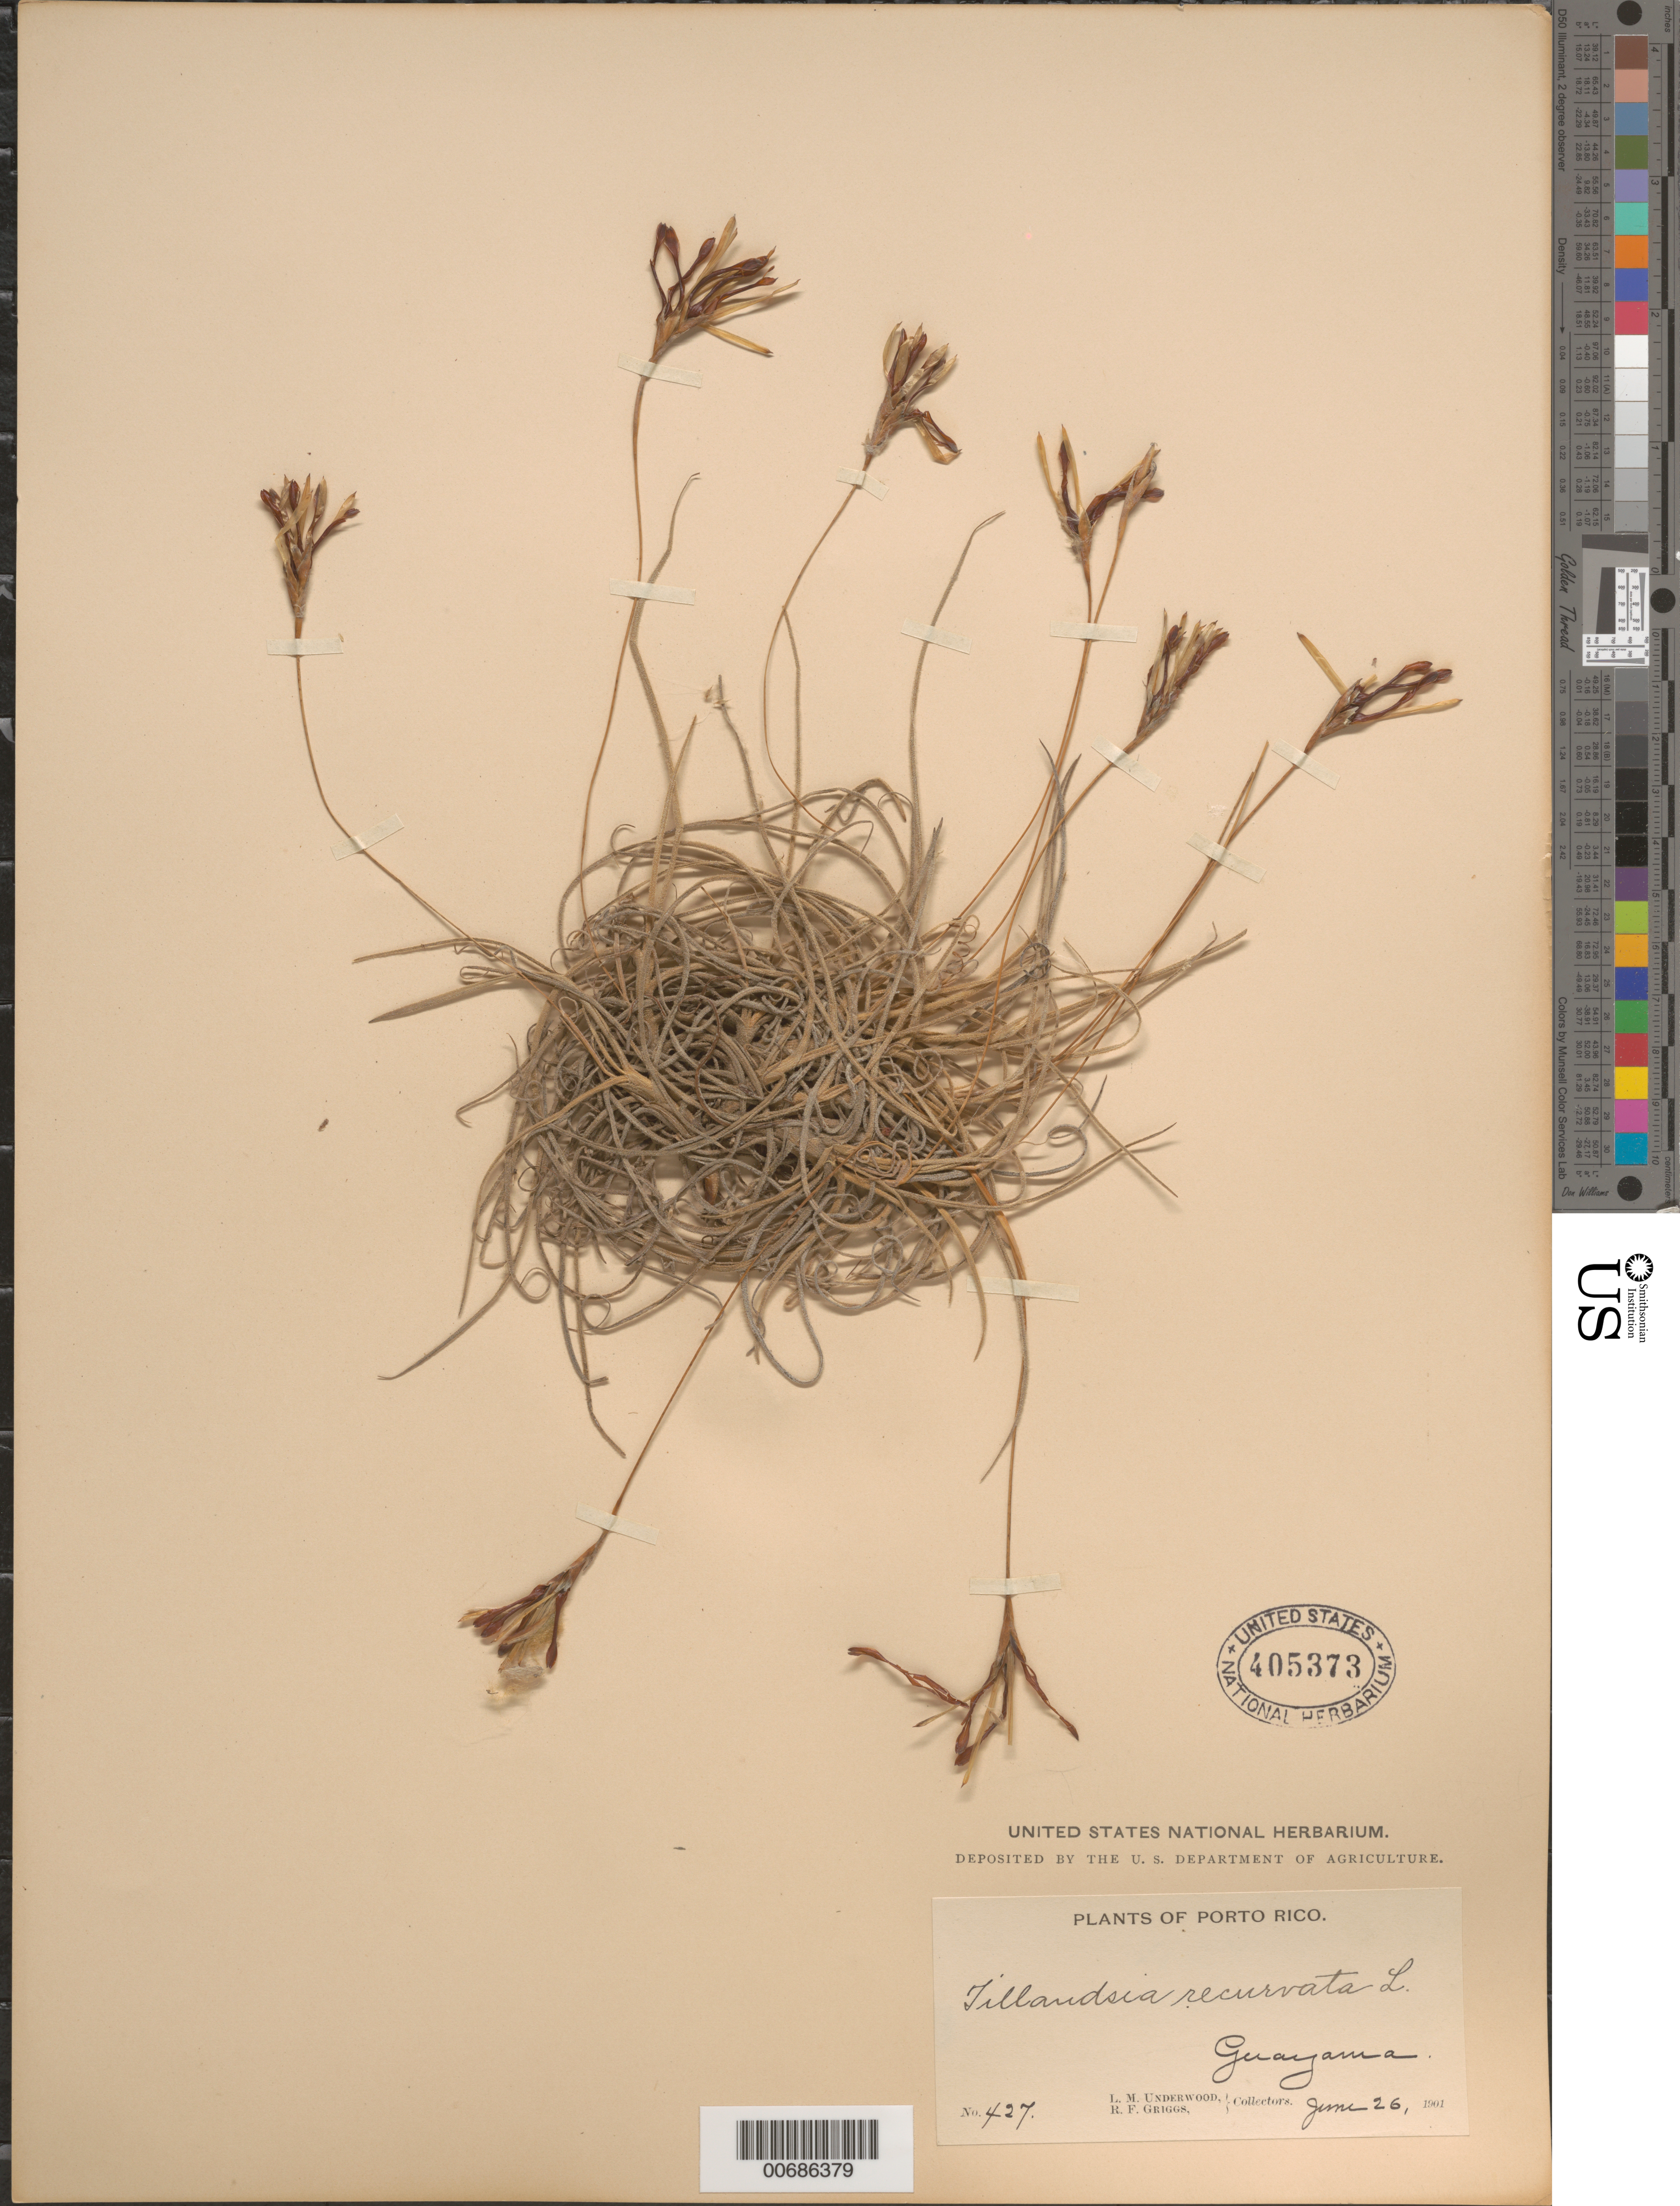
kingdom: Plantae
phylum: Tracheophyta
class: Liliopsida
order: Poales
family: Bromeliaceae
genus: Tillandsia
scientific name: Tillandsia recurvata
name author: L.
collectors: L. M. Underwood & R. F. Griggs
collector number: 427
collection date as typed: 26 Jun 1901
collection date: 1901-06-26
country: Puerto Rico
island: Greater Antilles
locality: Guayana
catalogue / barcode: US 405373